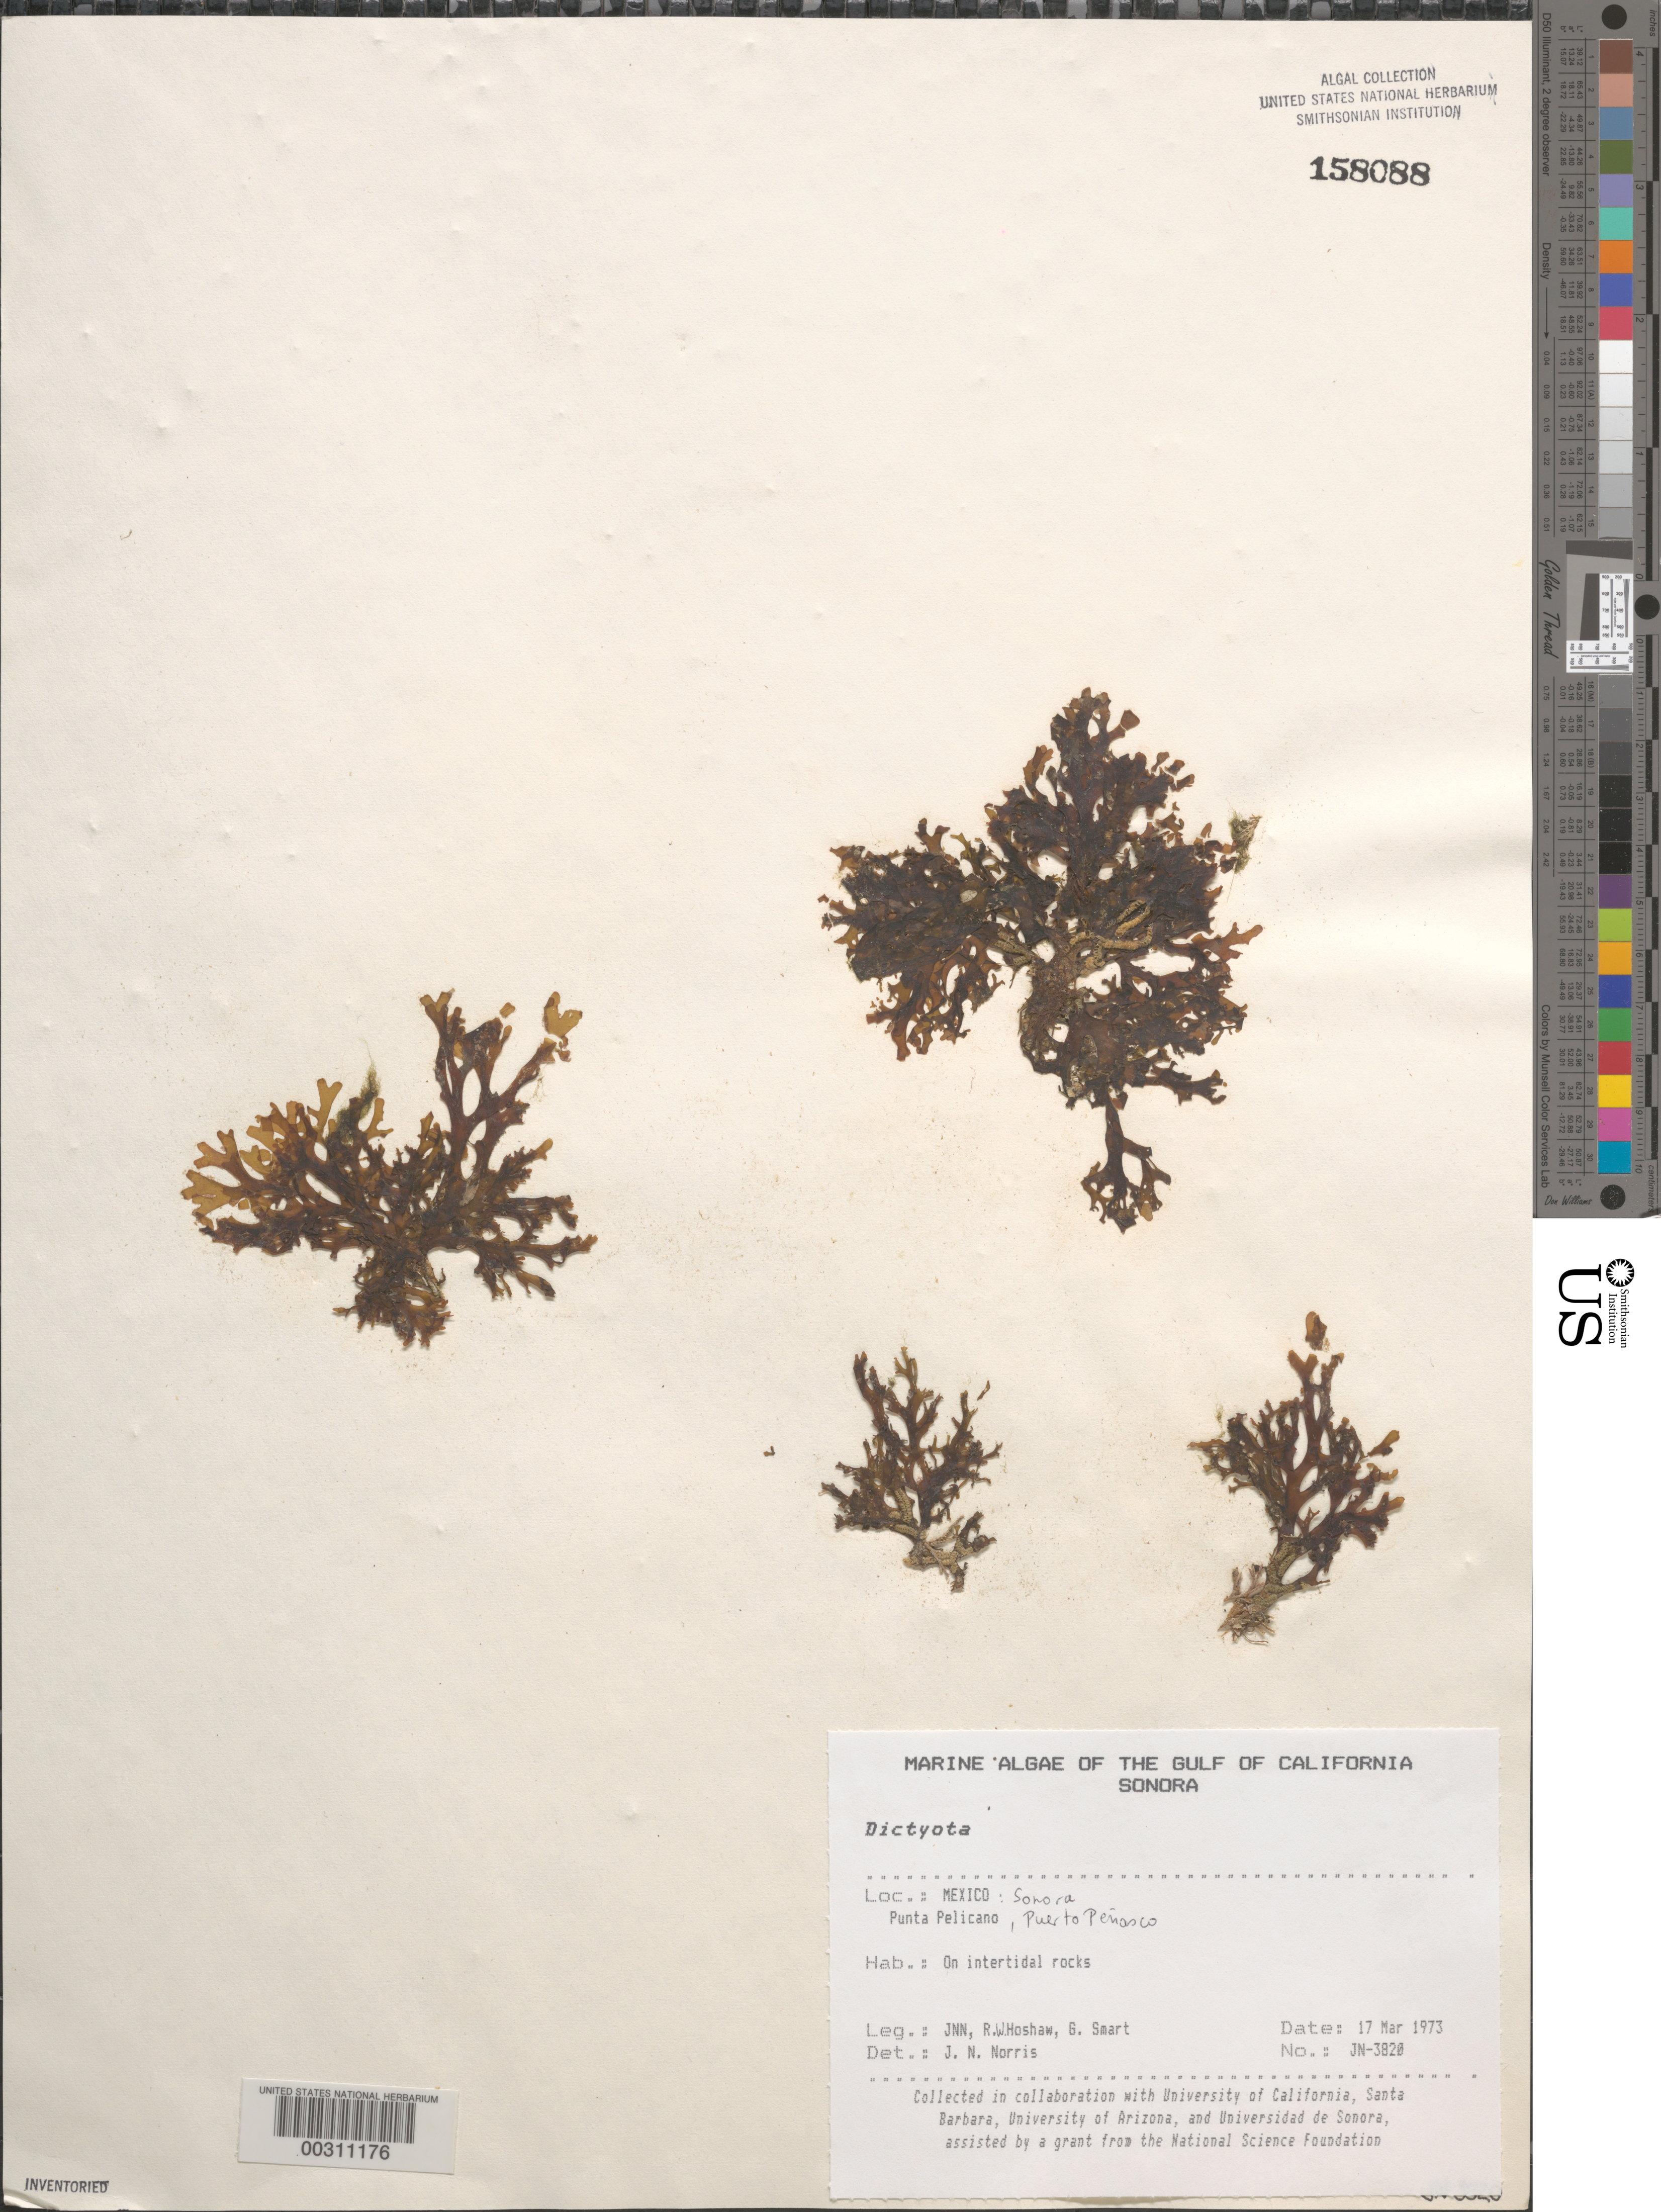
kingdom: Chromista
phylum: Ochrophyta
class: Phaeophyceae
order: Dictyotales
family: Dictyotaceae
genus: Dictyota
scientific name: Dictyota sp.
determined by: Norris, James N.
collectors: J. N. Norris, R. Hoshaw & G. Smart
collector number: JN-3820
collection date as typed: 17 Mar 1973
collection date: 1973-03-17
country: Mexico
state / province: Sonora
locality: Punta Pelicano, Puerto Penasco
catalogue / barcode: US 158088